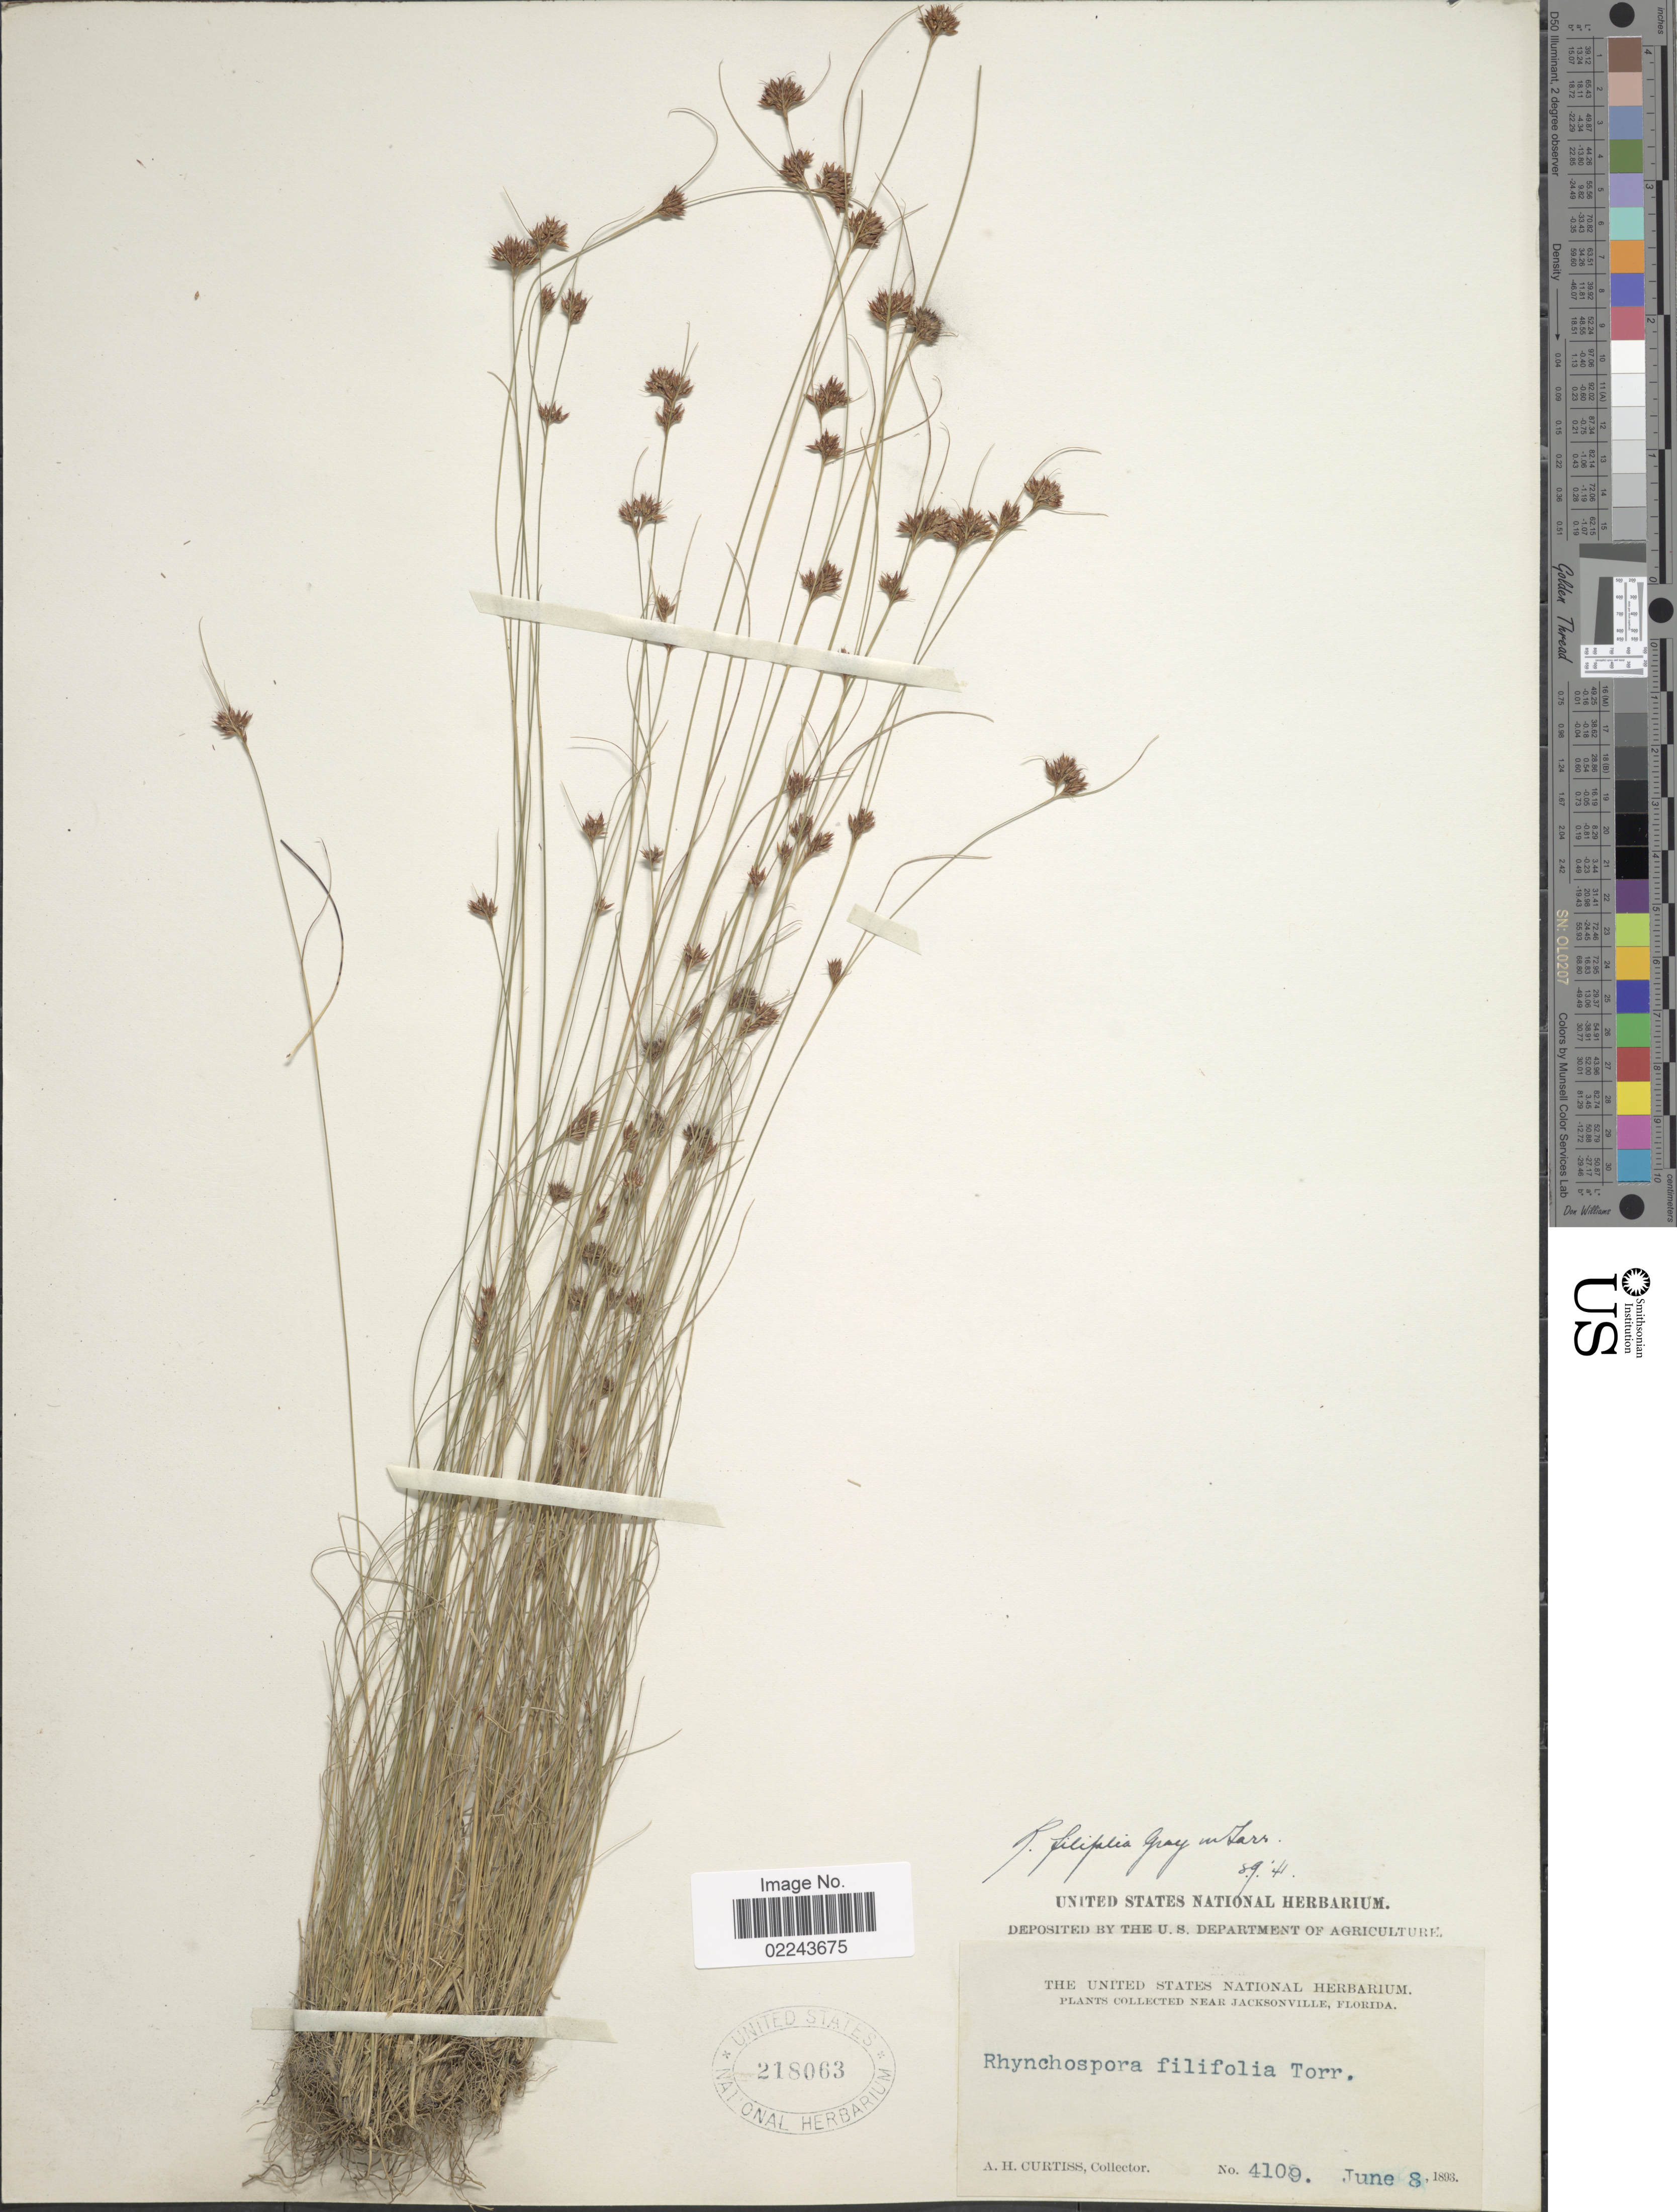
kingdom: Plantae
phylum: Tracheophyta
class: Liliopsida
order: Poales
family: Cyperaceae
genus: Rhynchospora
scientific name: Rhynchospora filifolia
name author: A. Gray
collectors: A. H. Curtiss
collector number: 4109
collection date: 1893-06-08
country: United States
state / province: Florida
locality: Near Jacksonville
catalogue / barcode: US 218063